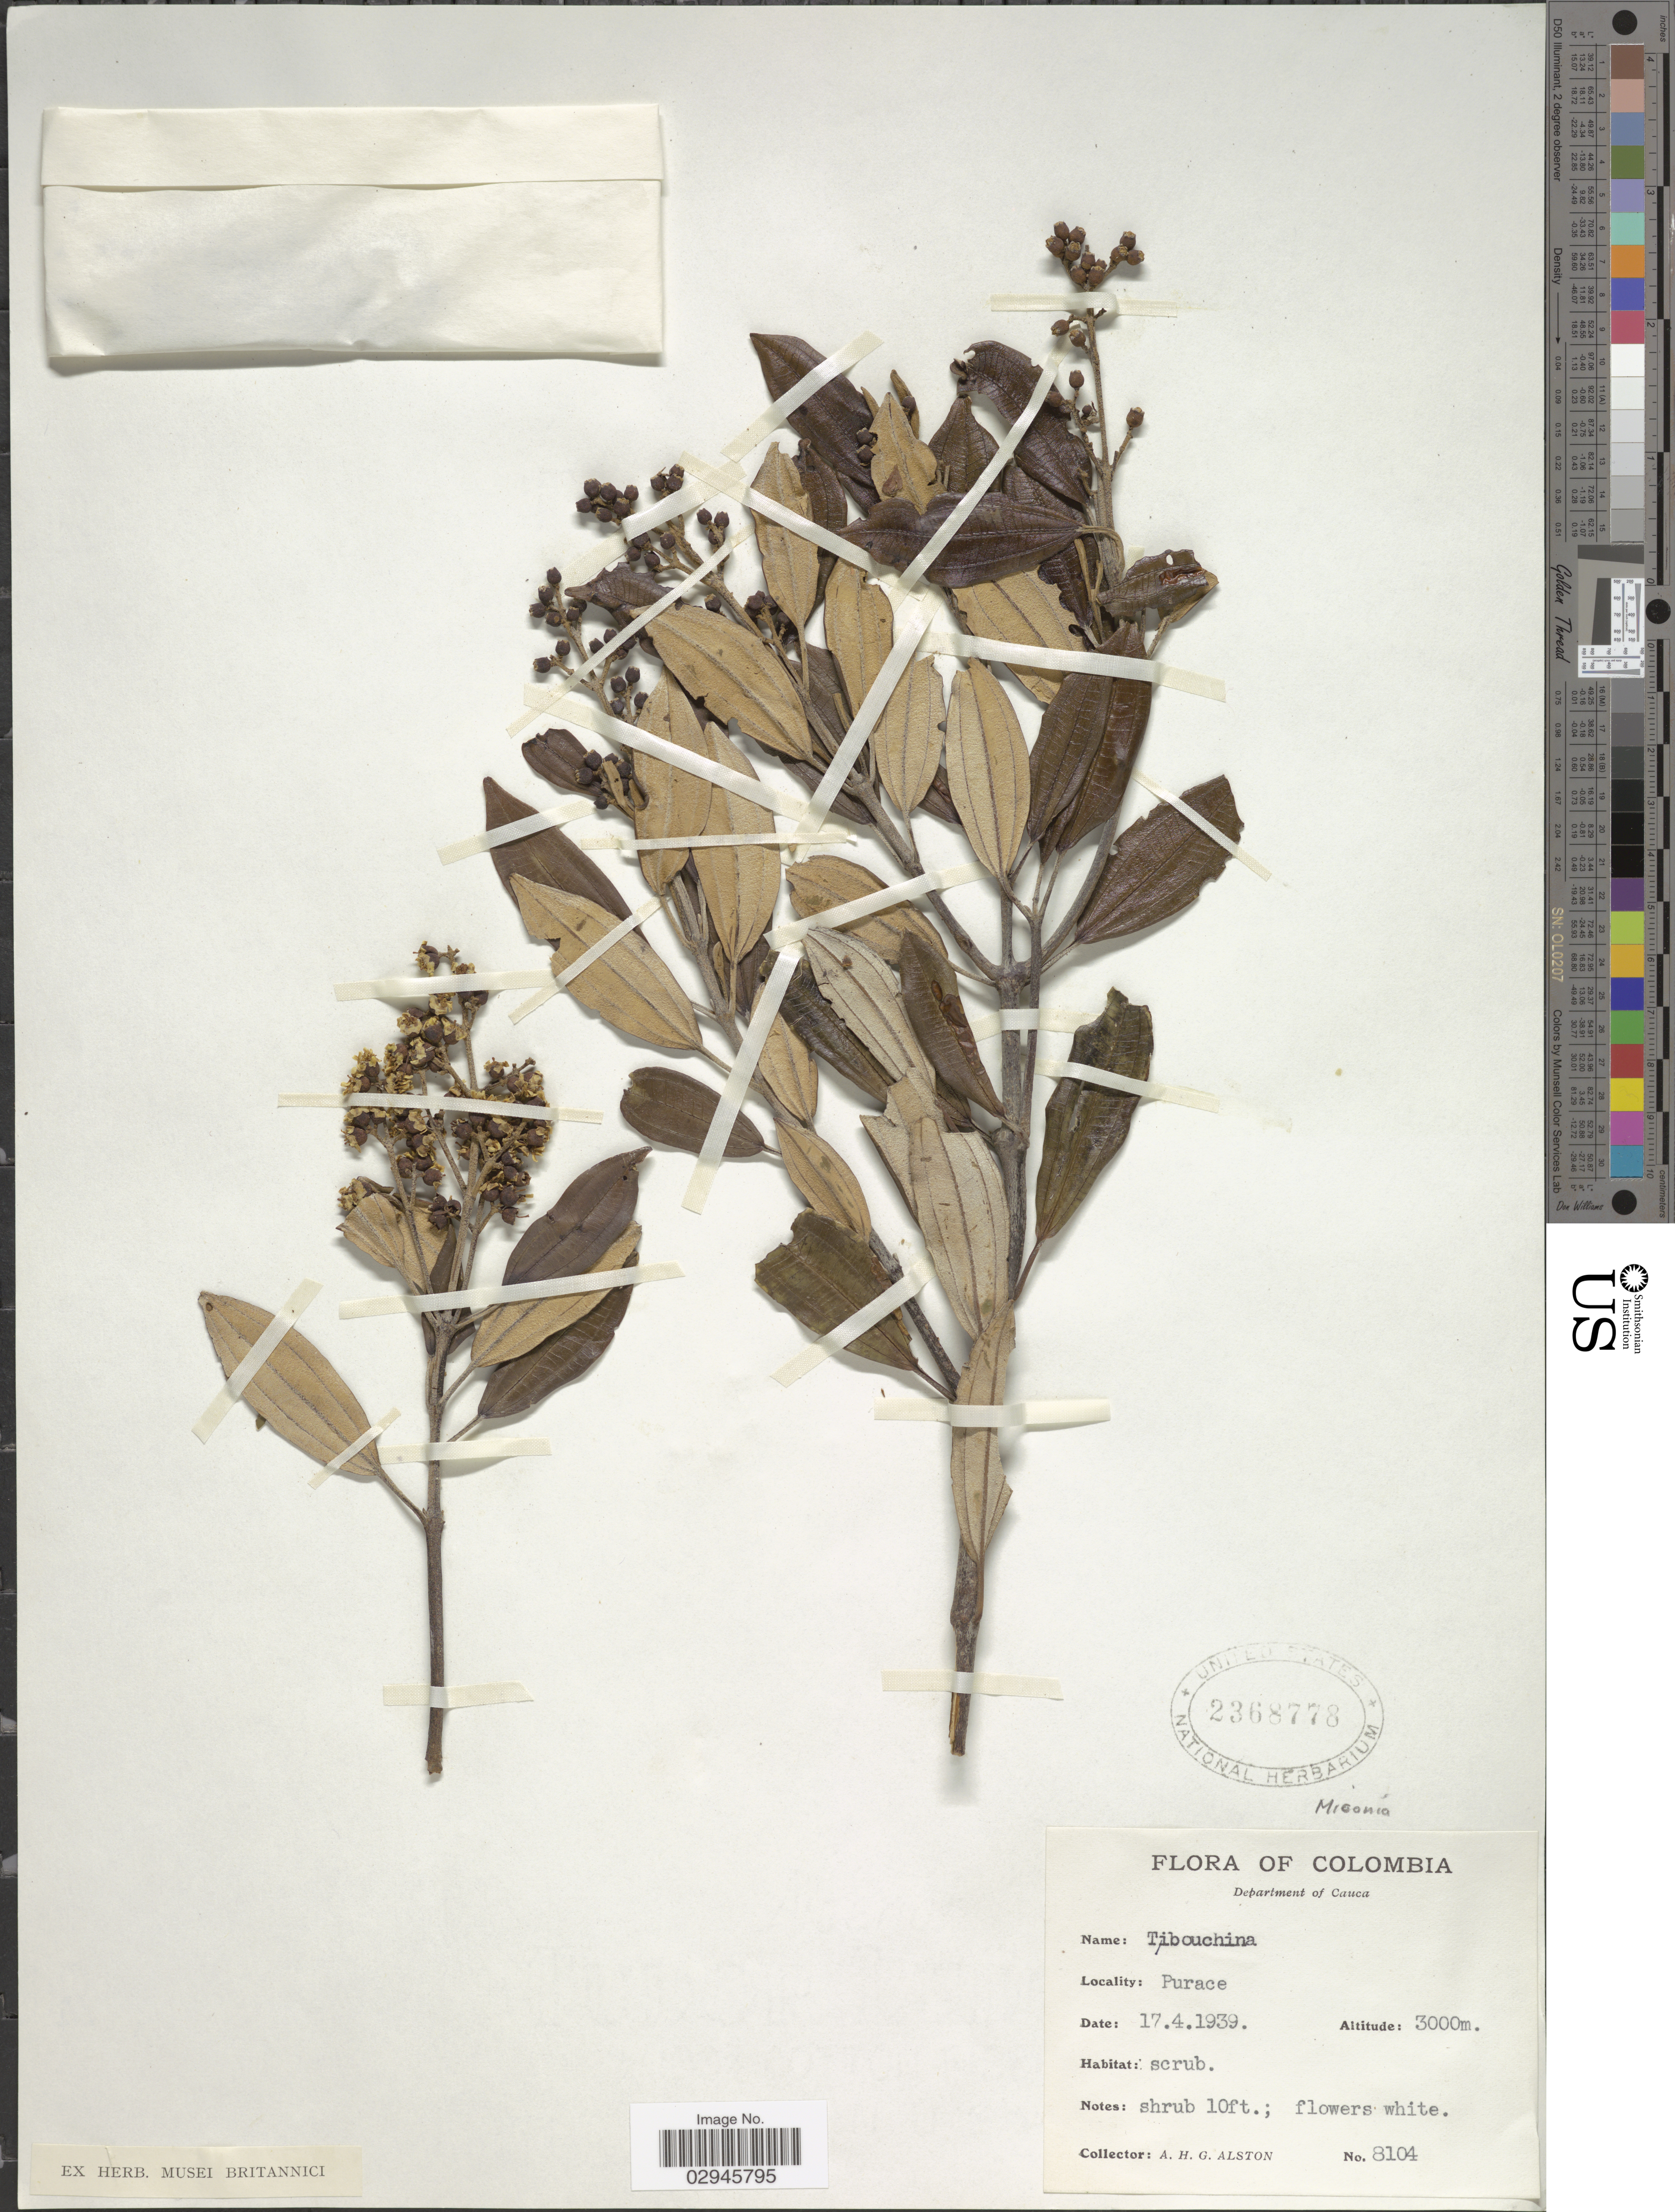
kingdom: Plantae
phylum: Tracheophyta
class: Magnoliopsida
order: Myrtales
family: Melastomataceae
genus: Miconia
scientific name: Miconia sp.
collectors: A. H. Alston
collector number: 8104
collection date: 1939-04-17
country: Colombia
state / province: Cauca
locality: Department of Cauca. Purace.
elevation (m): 3000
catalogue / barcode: US 2368778